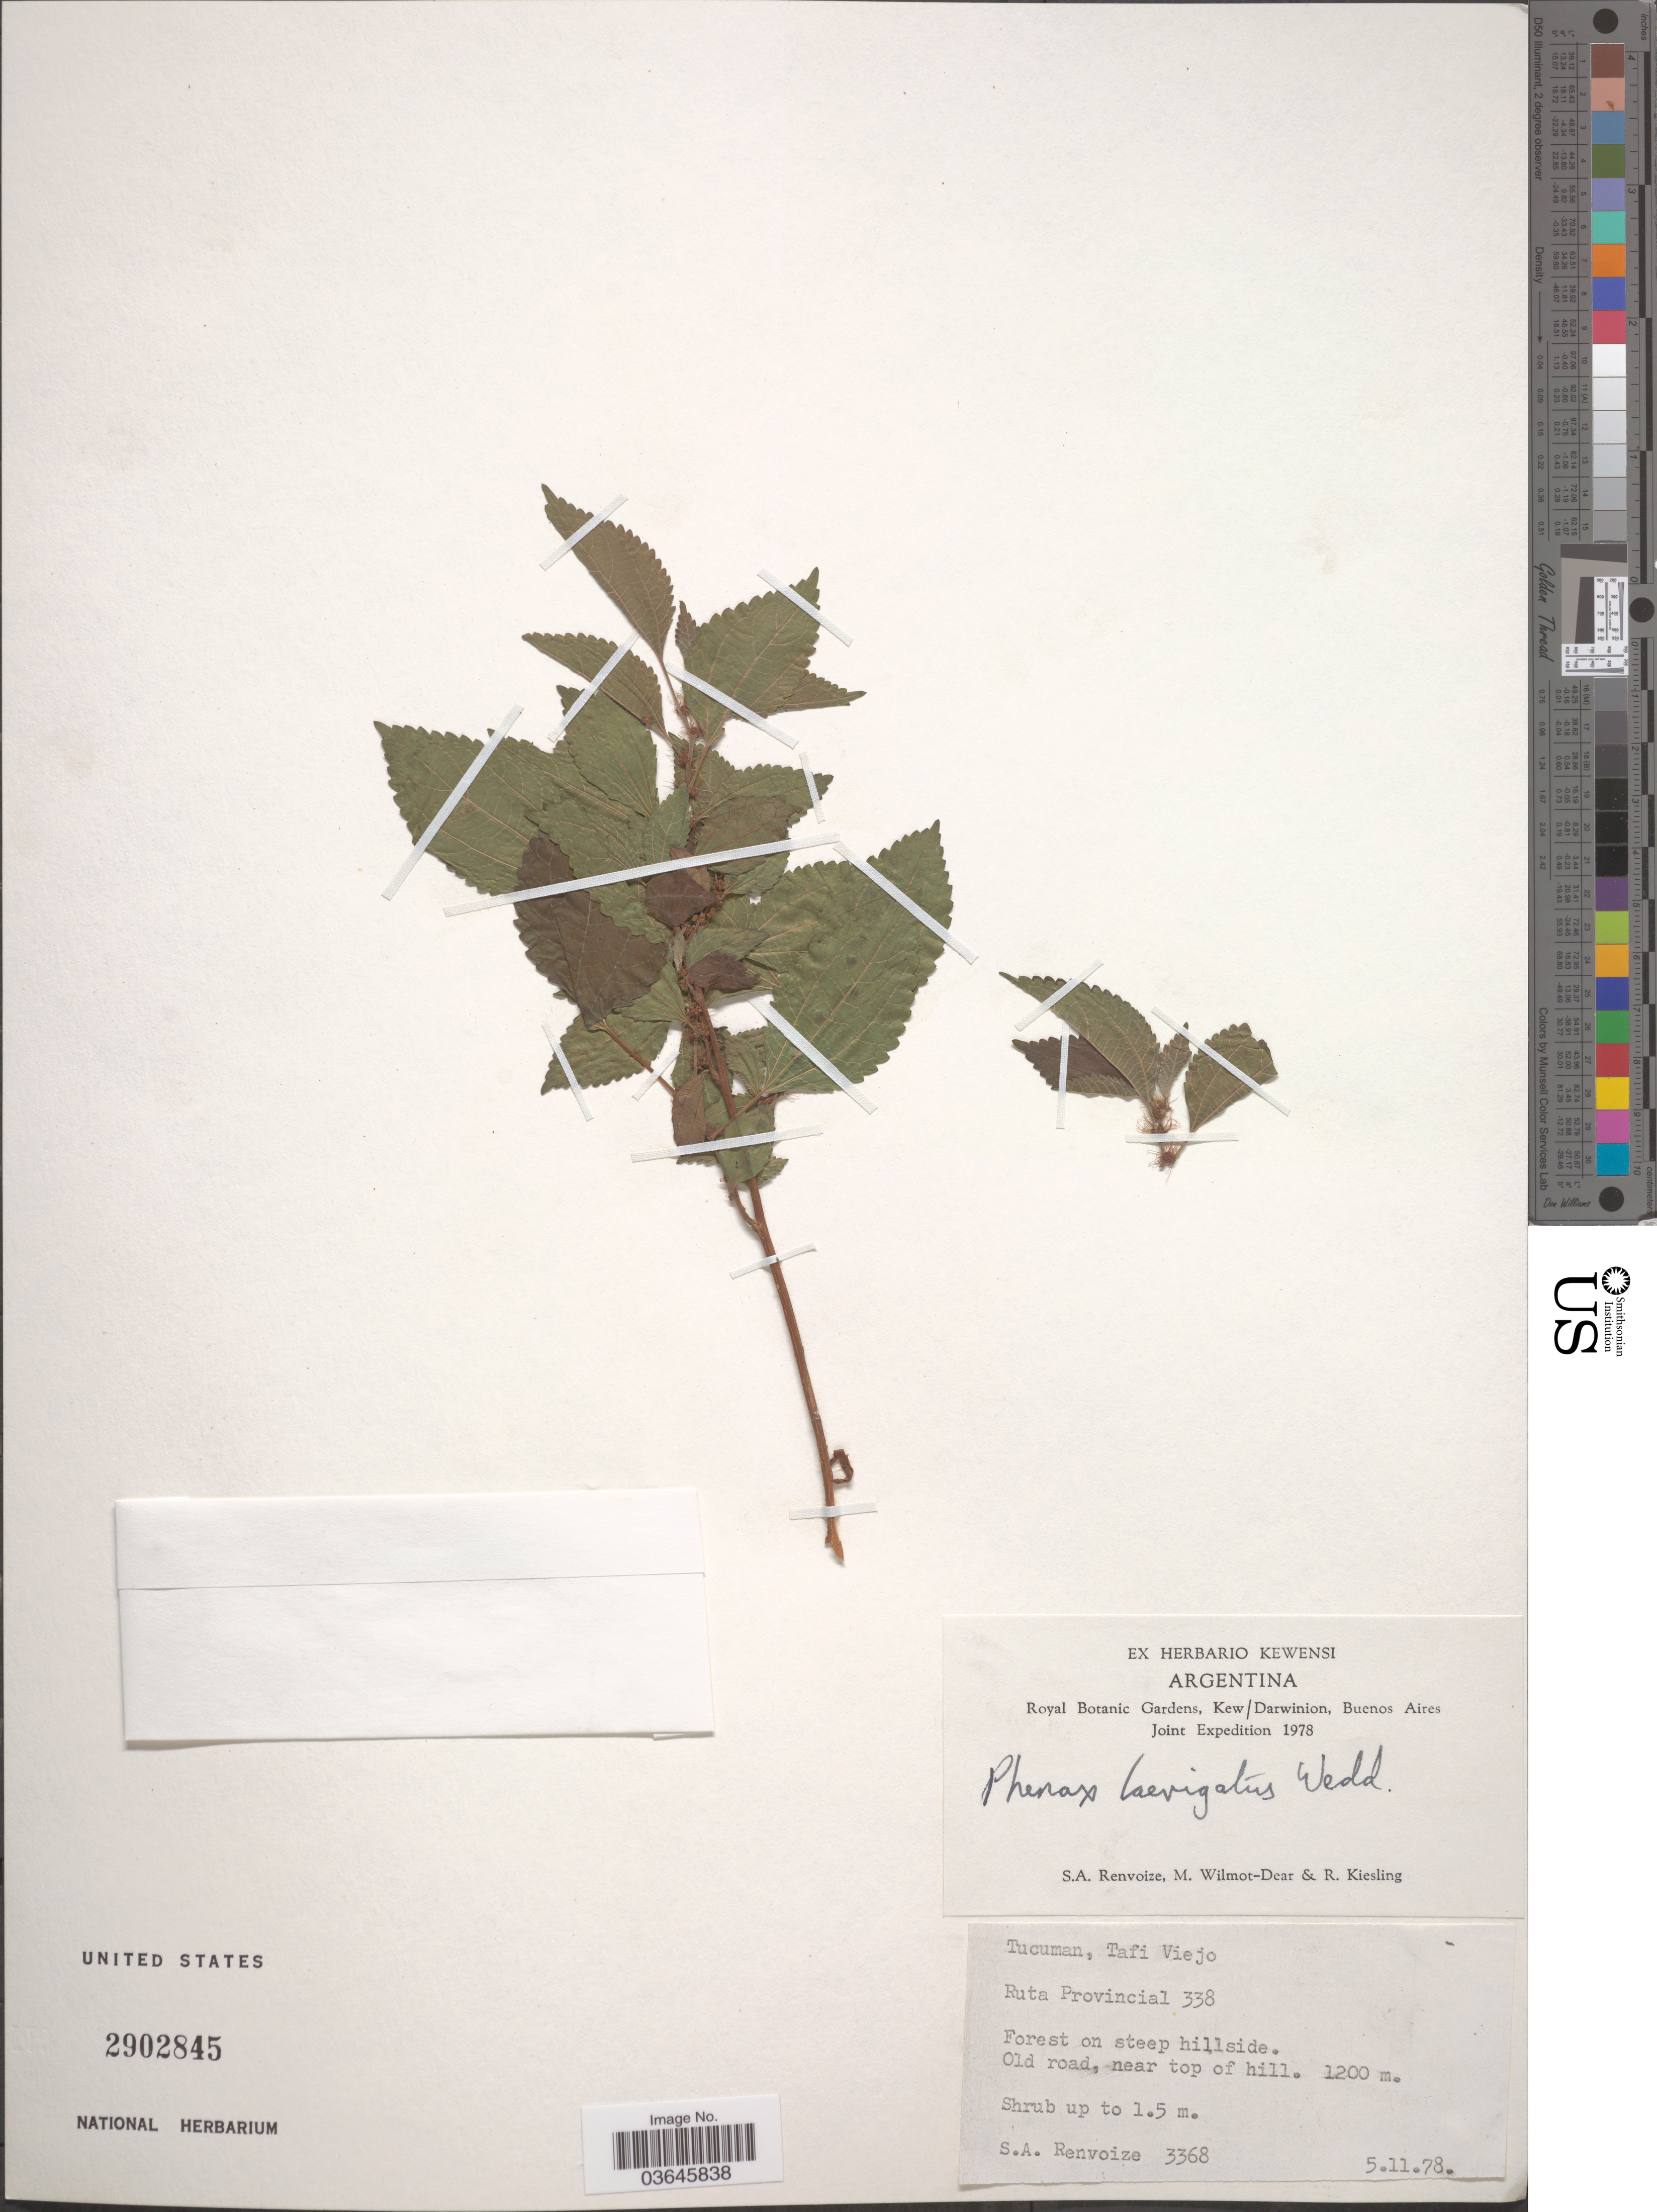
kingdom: Plantae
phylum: Tracheophyta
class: Magnoliopsida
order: Rosales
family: Urticaceae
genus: Phenax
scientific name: Phenax laevigatus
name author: Wedd.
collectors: S. A. Renvoize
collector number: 3368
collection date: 1978-11-05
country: Argentina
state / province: Tucuman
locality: Tafi Viejo, Ruta Provincial 338.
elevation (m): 1200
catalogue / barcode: US 2902845